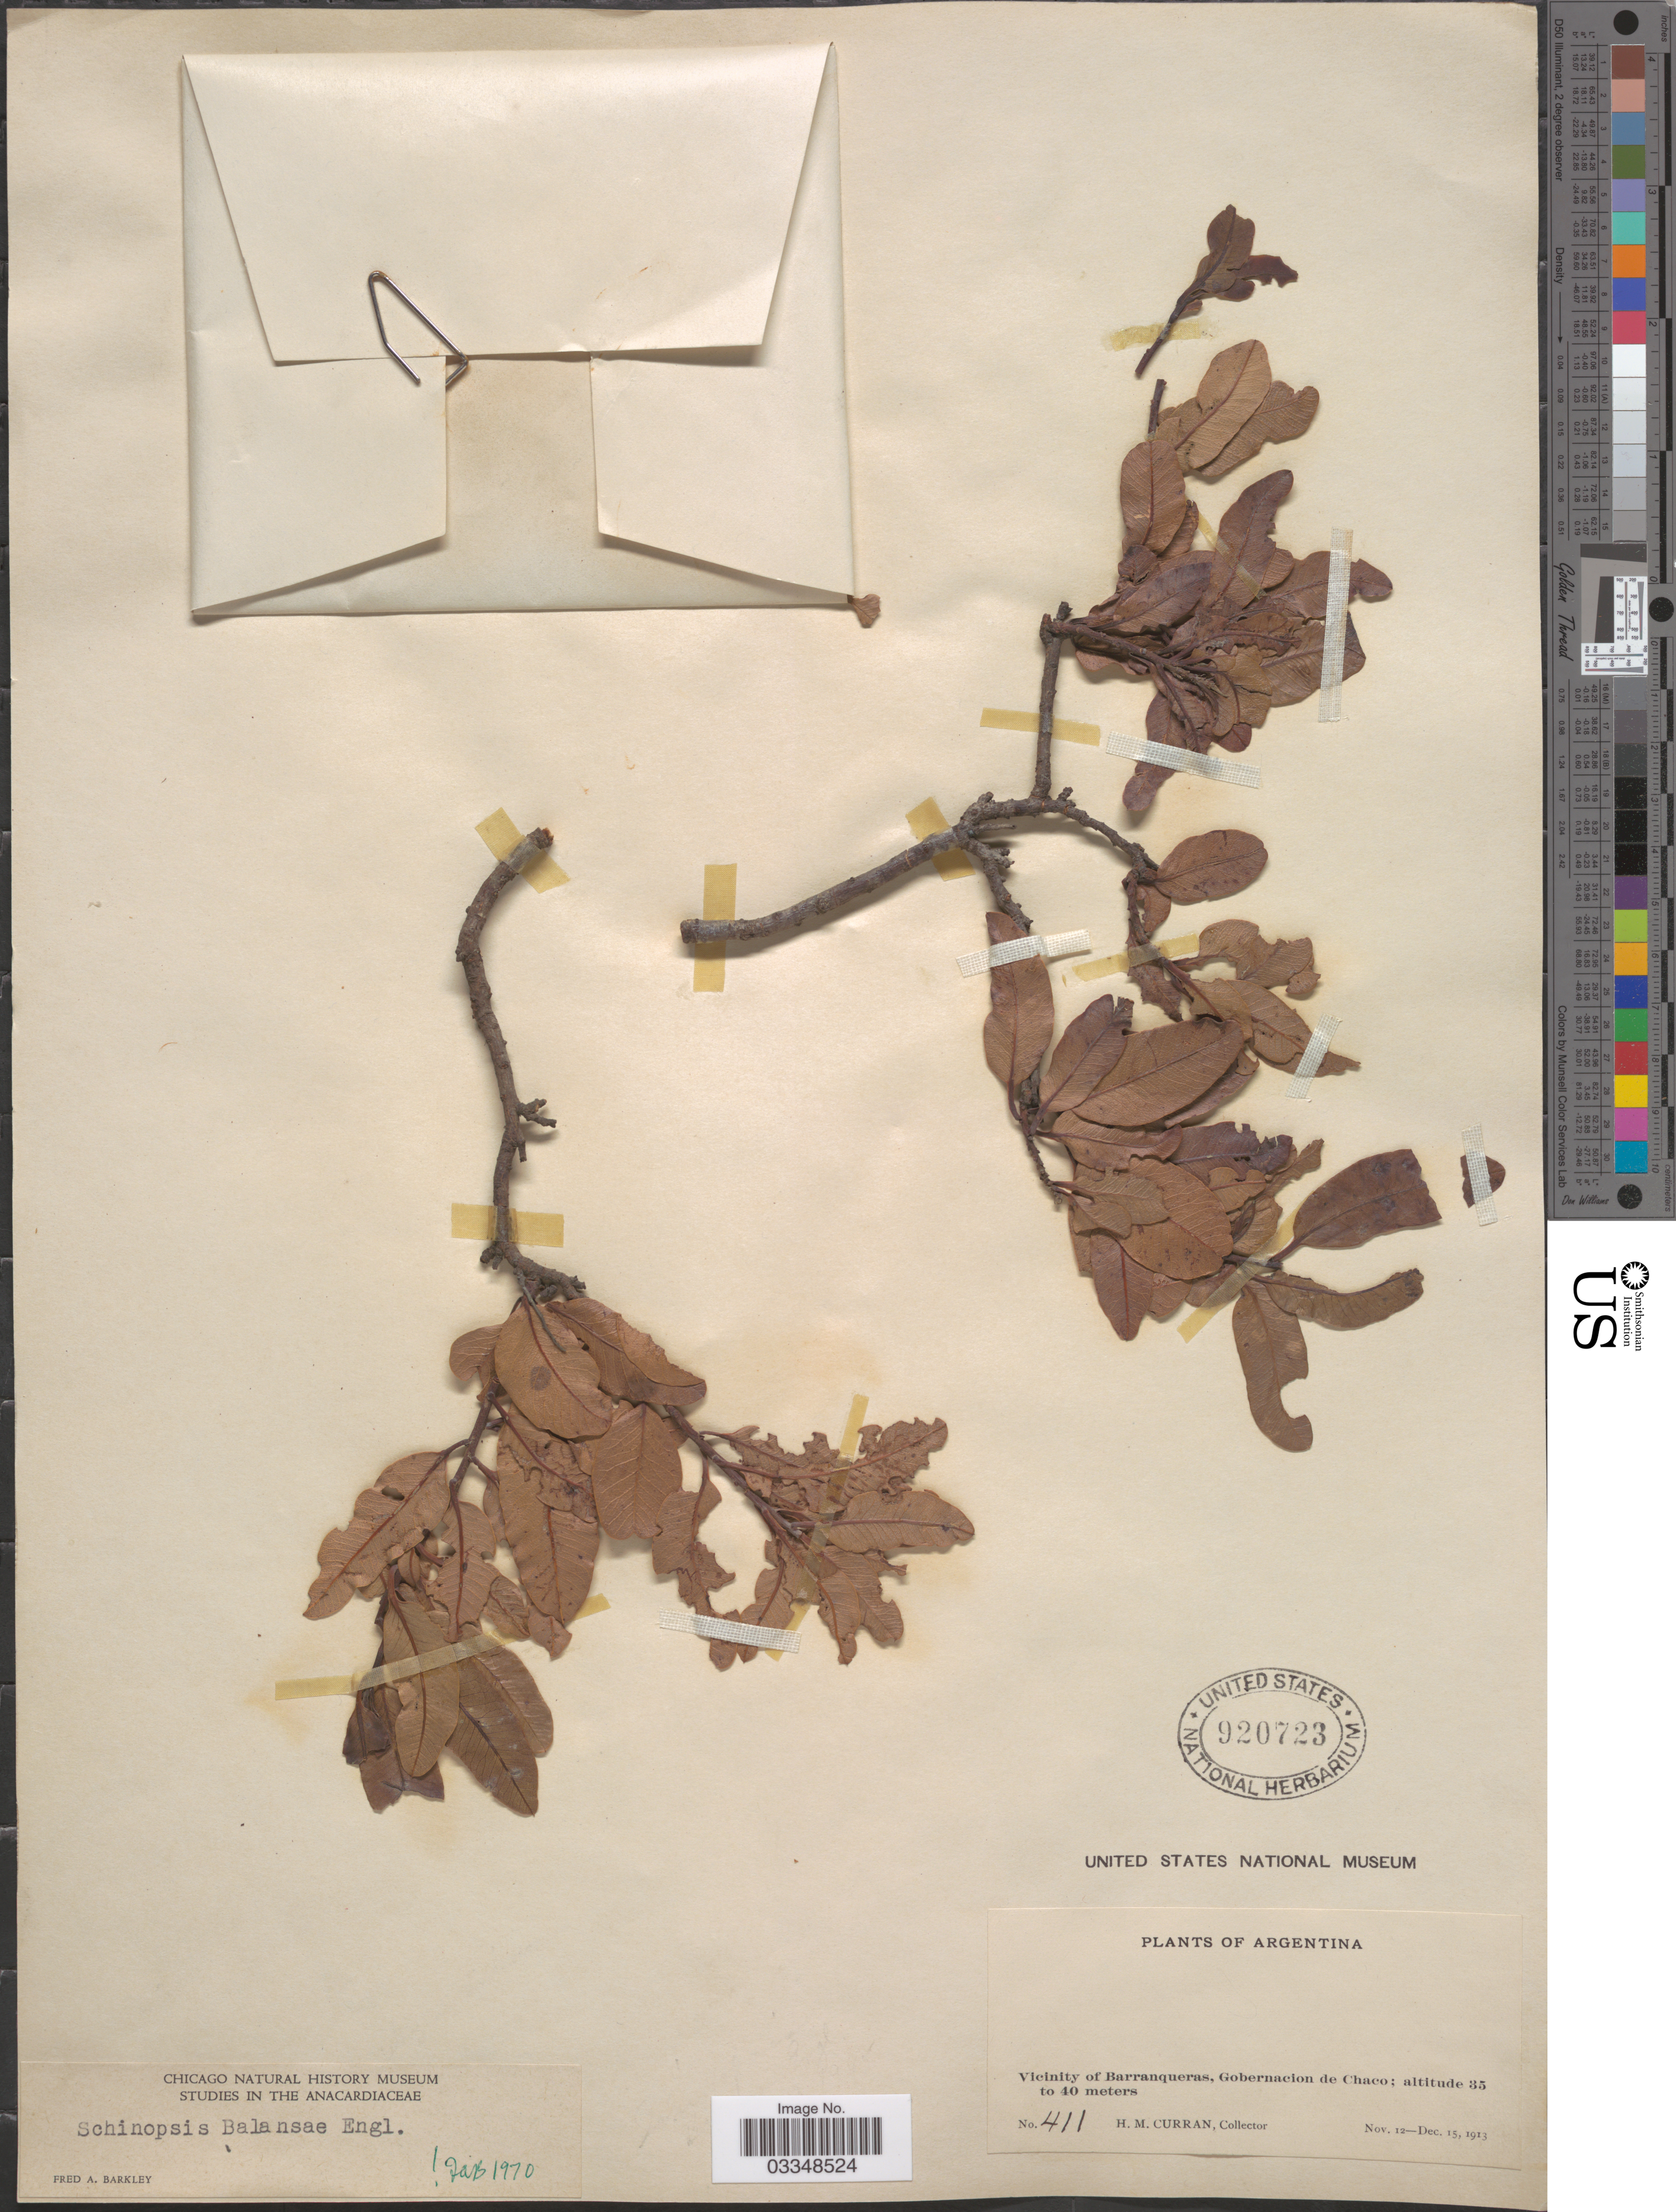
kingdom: Plantae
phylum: Tracheophyta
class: Magnoliopsida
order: Sapindales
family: Anacardiaceae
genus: Schinopsis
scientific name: Schinopsis balansae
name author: Engl.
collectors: H. M. Curran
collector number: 411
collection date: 1913-11-12/1913-12-15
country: Argentina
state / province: Chaco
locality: Vicinity of Barranqueras, Gobernacion de Chaco.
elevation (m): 35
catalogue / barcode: US 920723